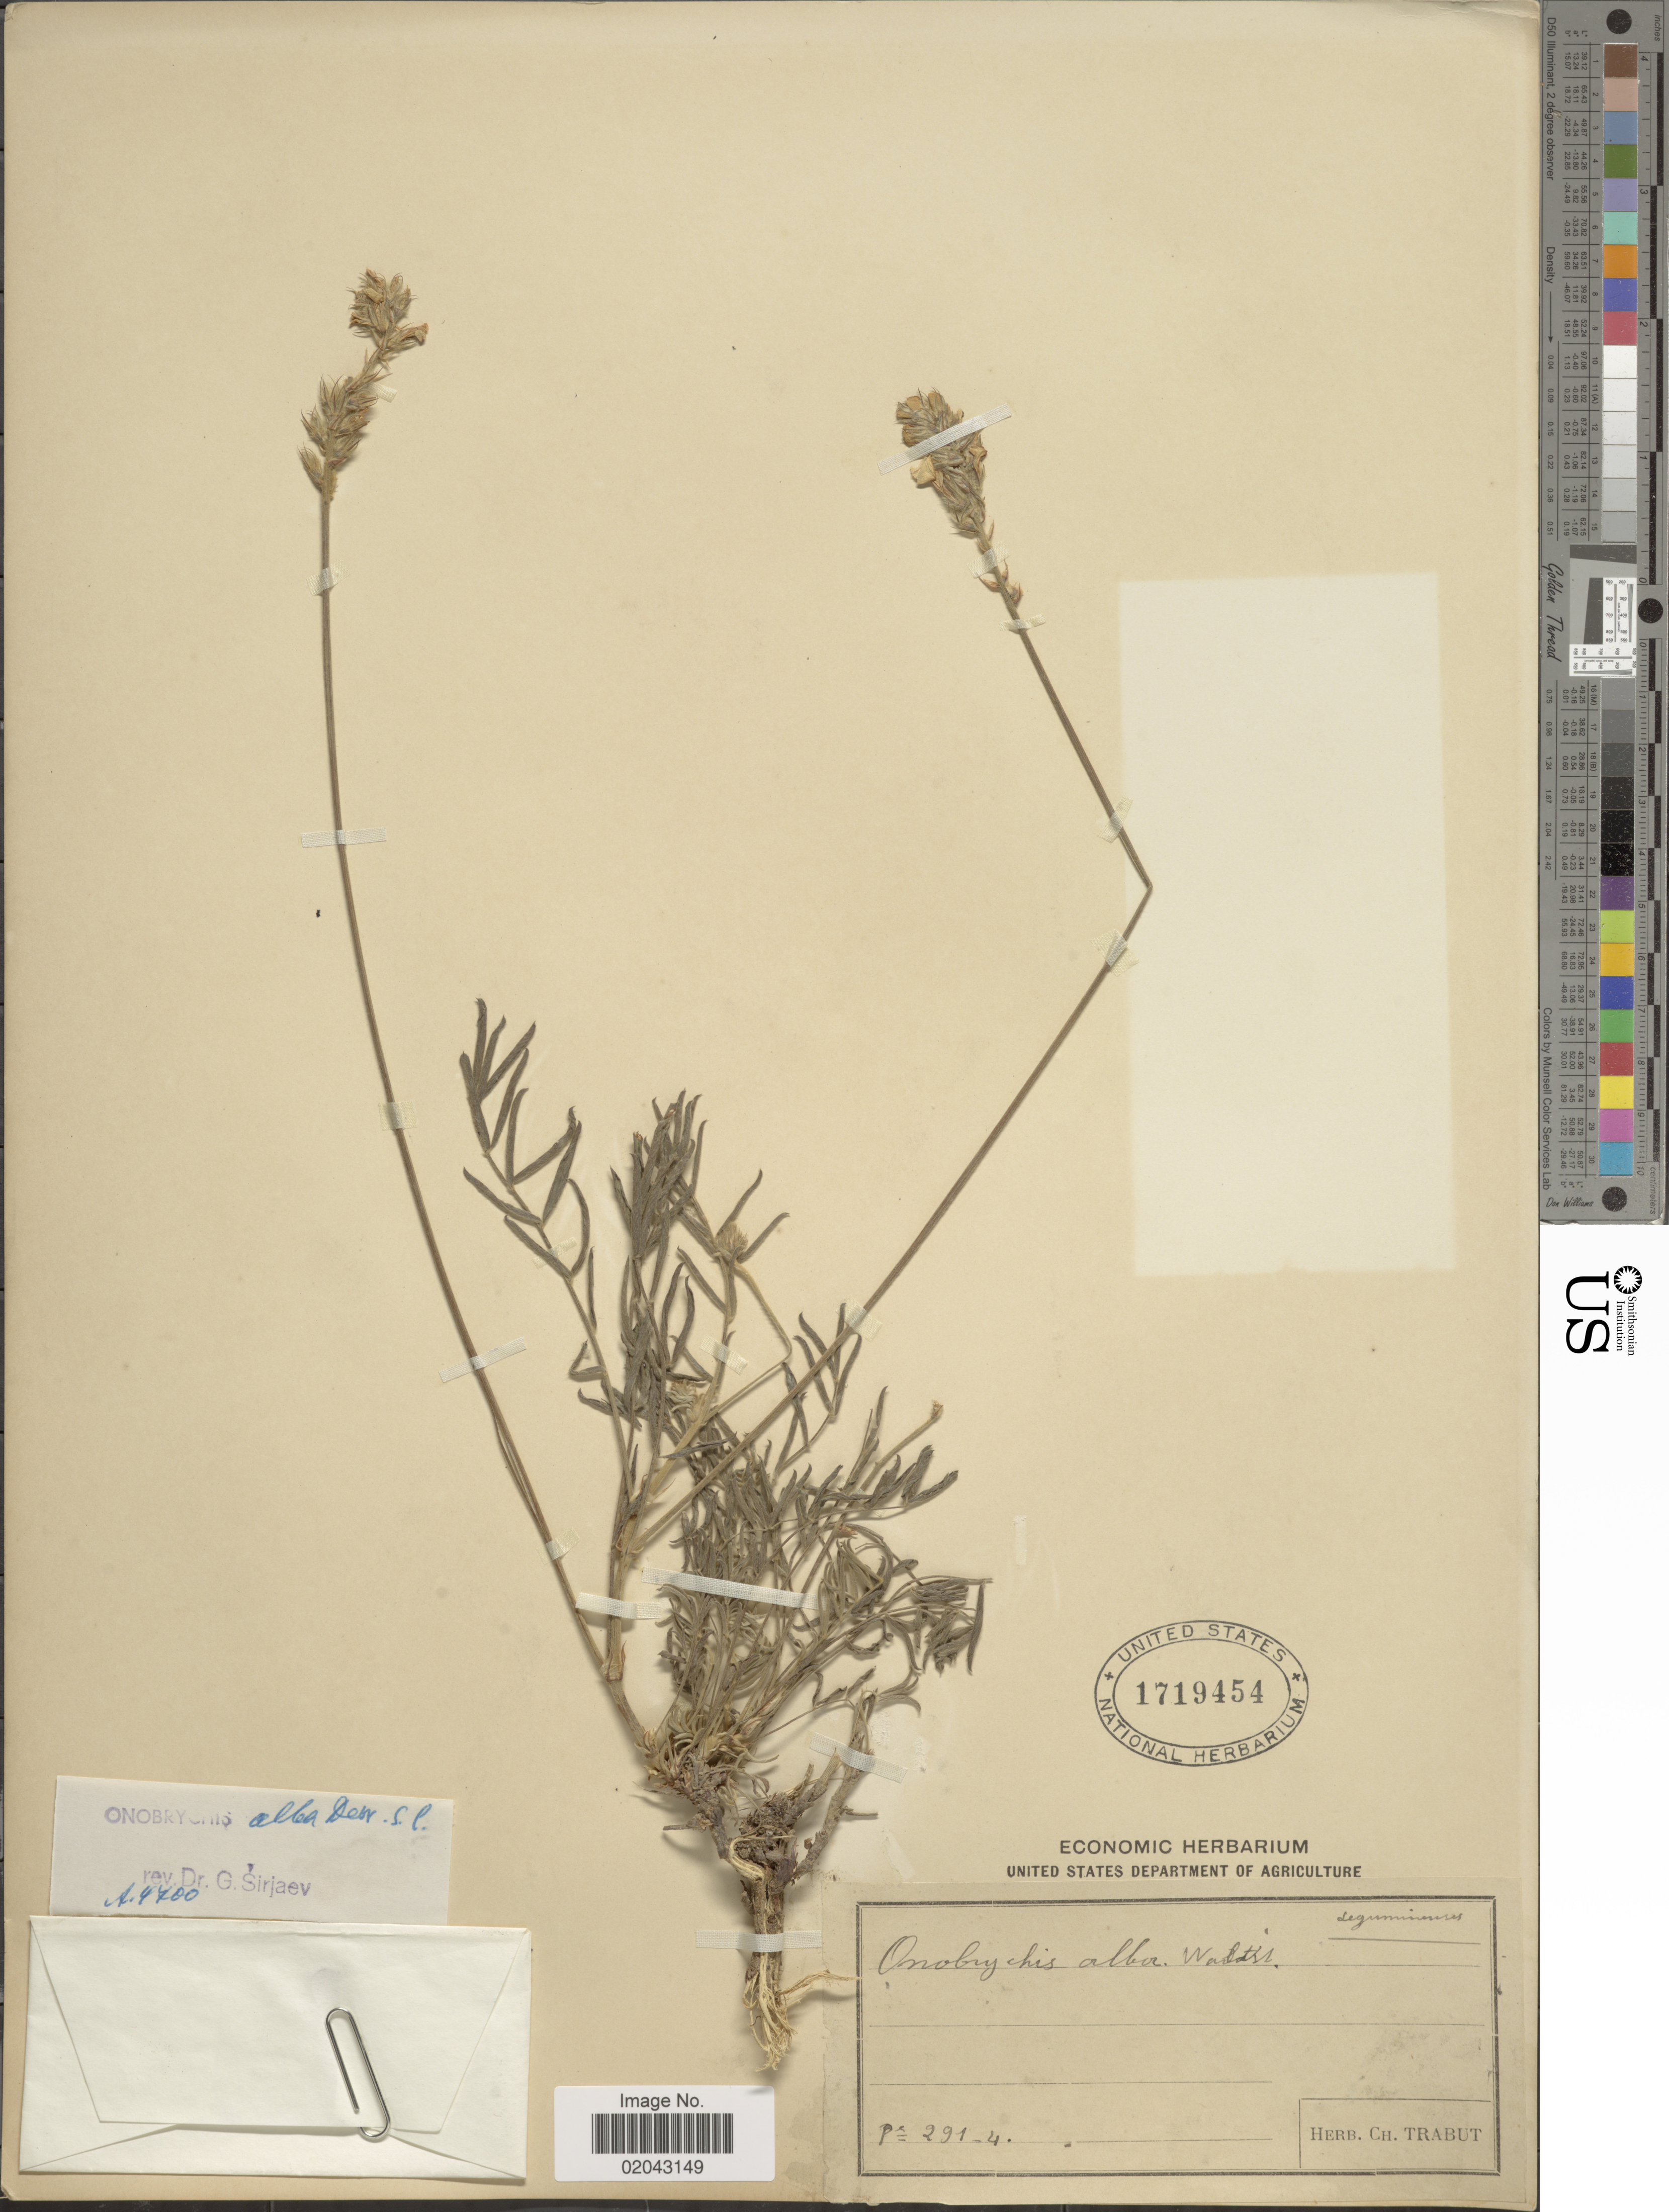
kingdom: Plantae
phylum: Tracheophyta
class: Magnoliopsida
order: Fabales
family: Fabaceae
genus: Onobrychis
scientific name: Onobrychis alba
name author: (Waldst. & Kit.) Desv.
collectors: Ex herb. Ch. Trabut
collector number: Pe*291-4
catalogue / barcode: US 1719454